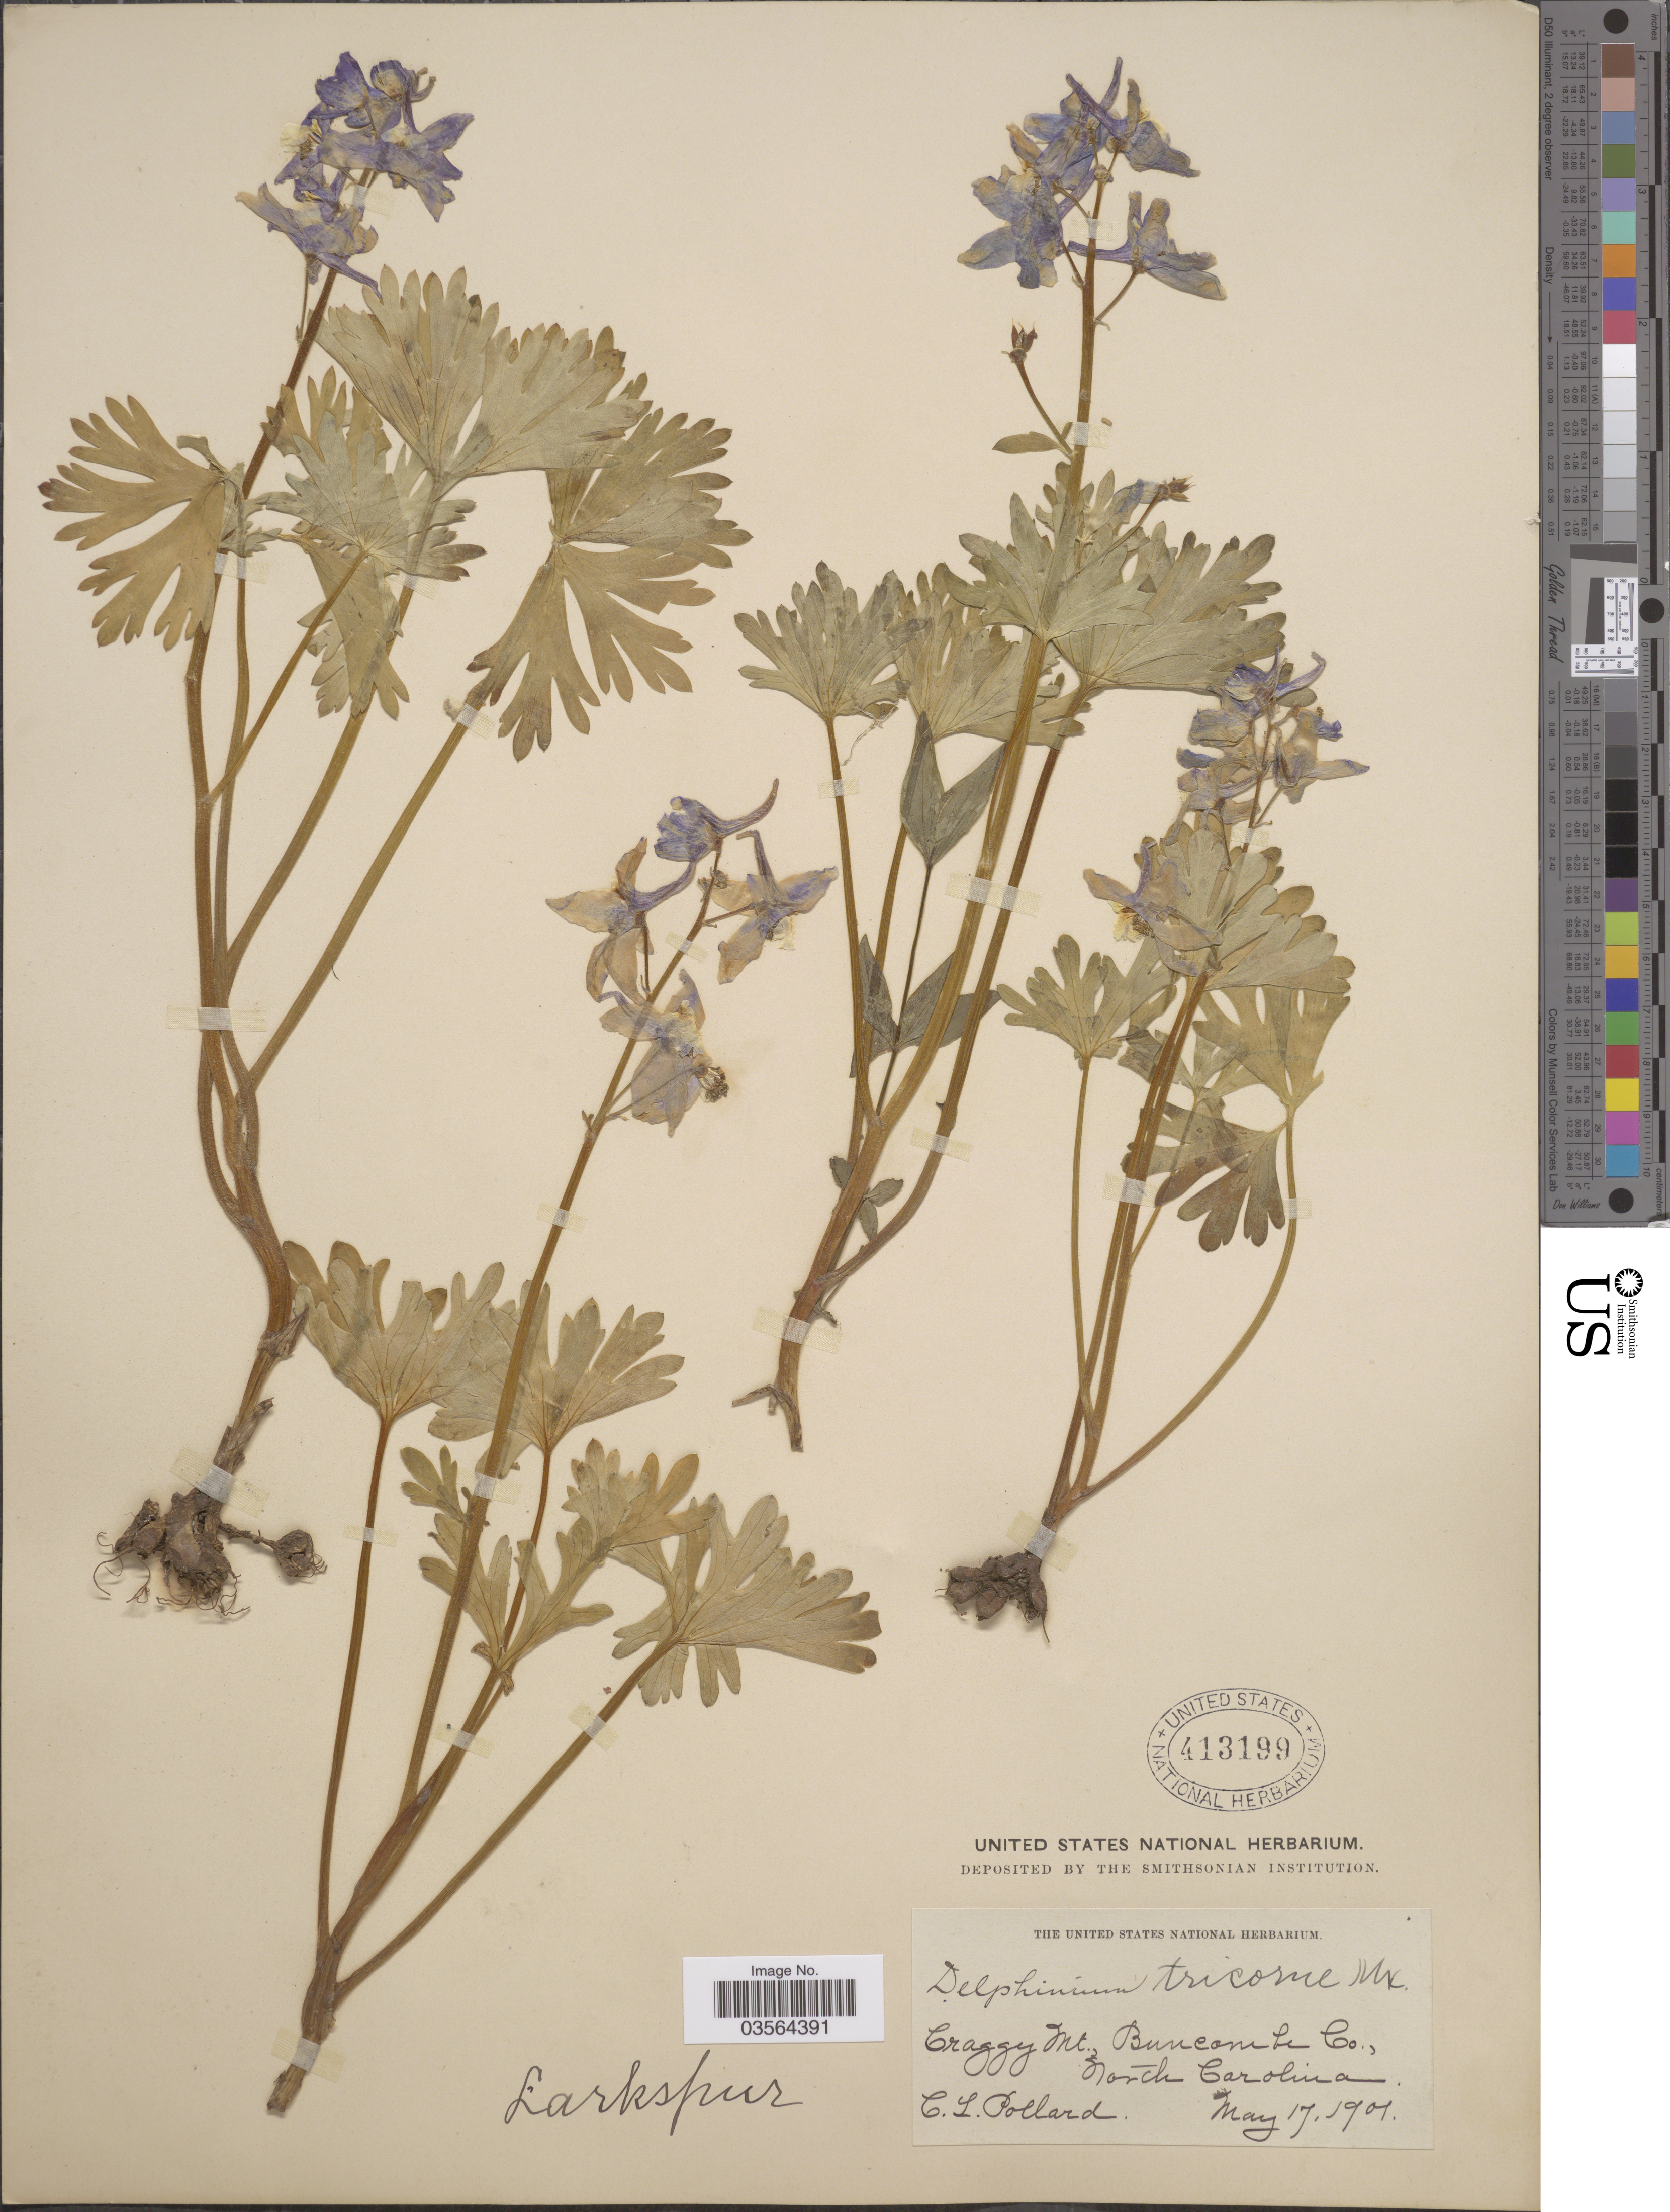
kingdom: Plantae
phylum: Tracheophyta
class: Magnoliopsida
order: Ranunculales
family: Ranunculaceae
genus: Delphinium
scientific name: Delphinium tricorne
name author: Michx.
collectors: C. L. Pollard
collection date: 1901-05-17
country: United States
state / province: North Carolina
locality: Craggy Mt., Buncombe Co.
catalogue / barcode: US 413199